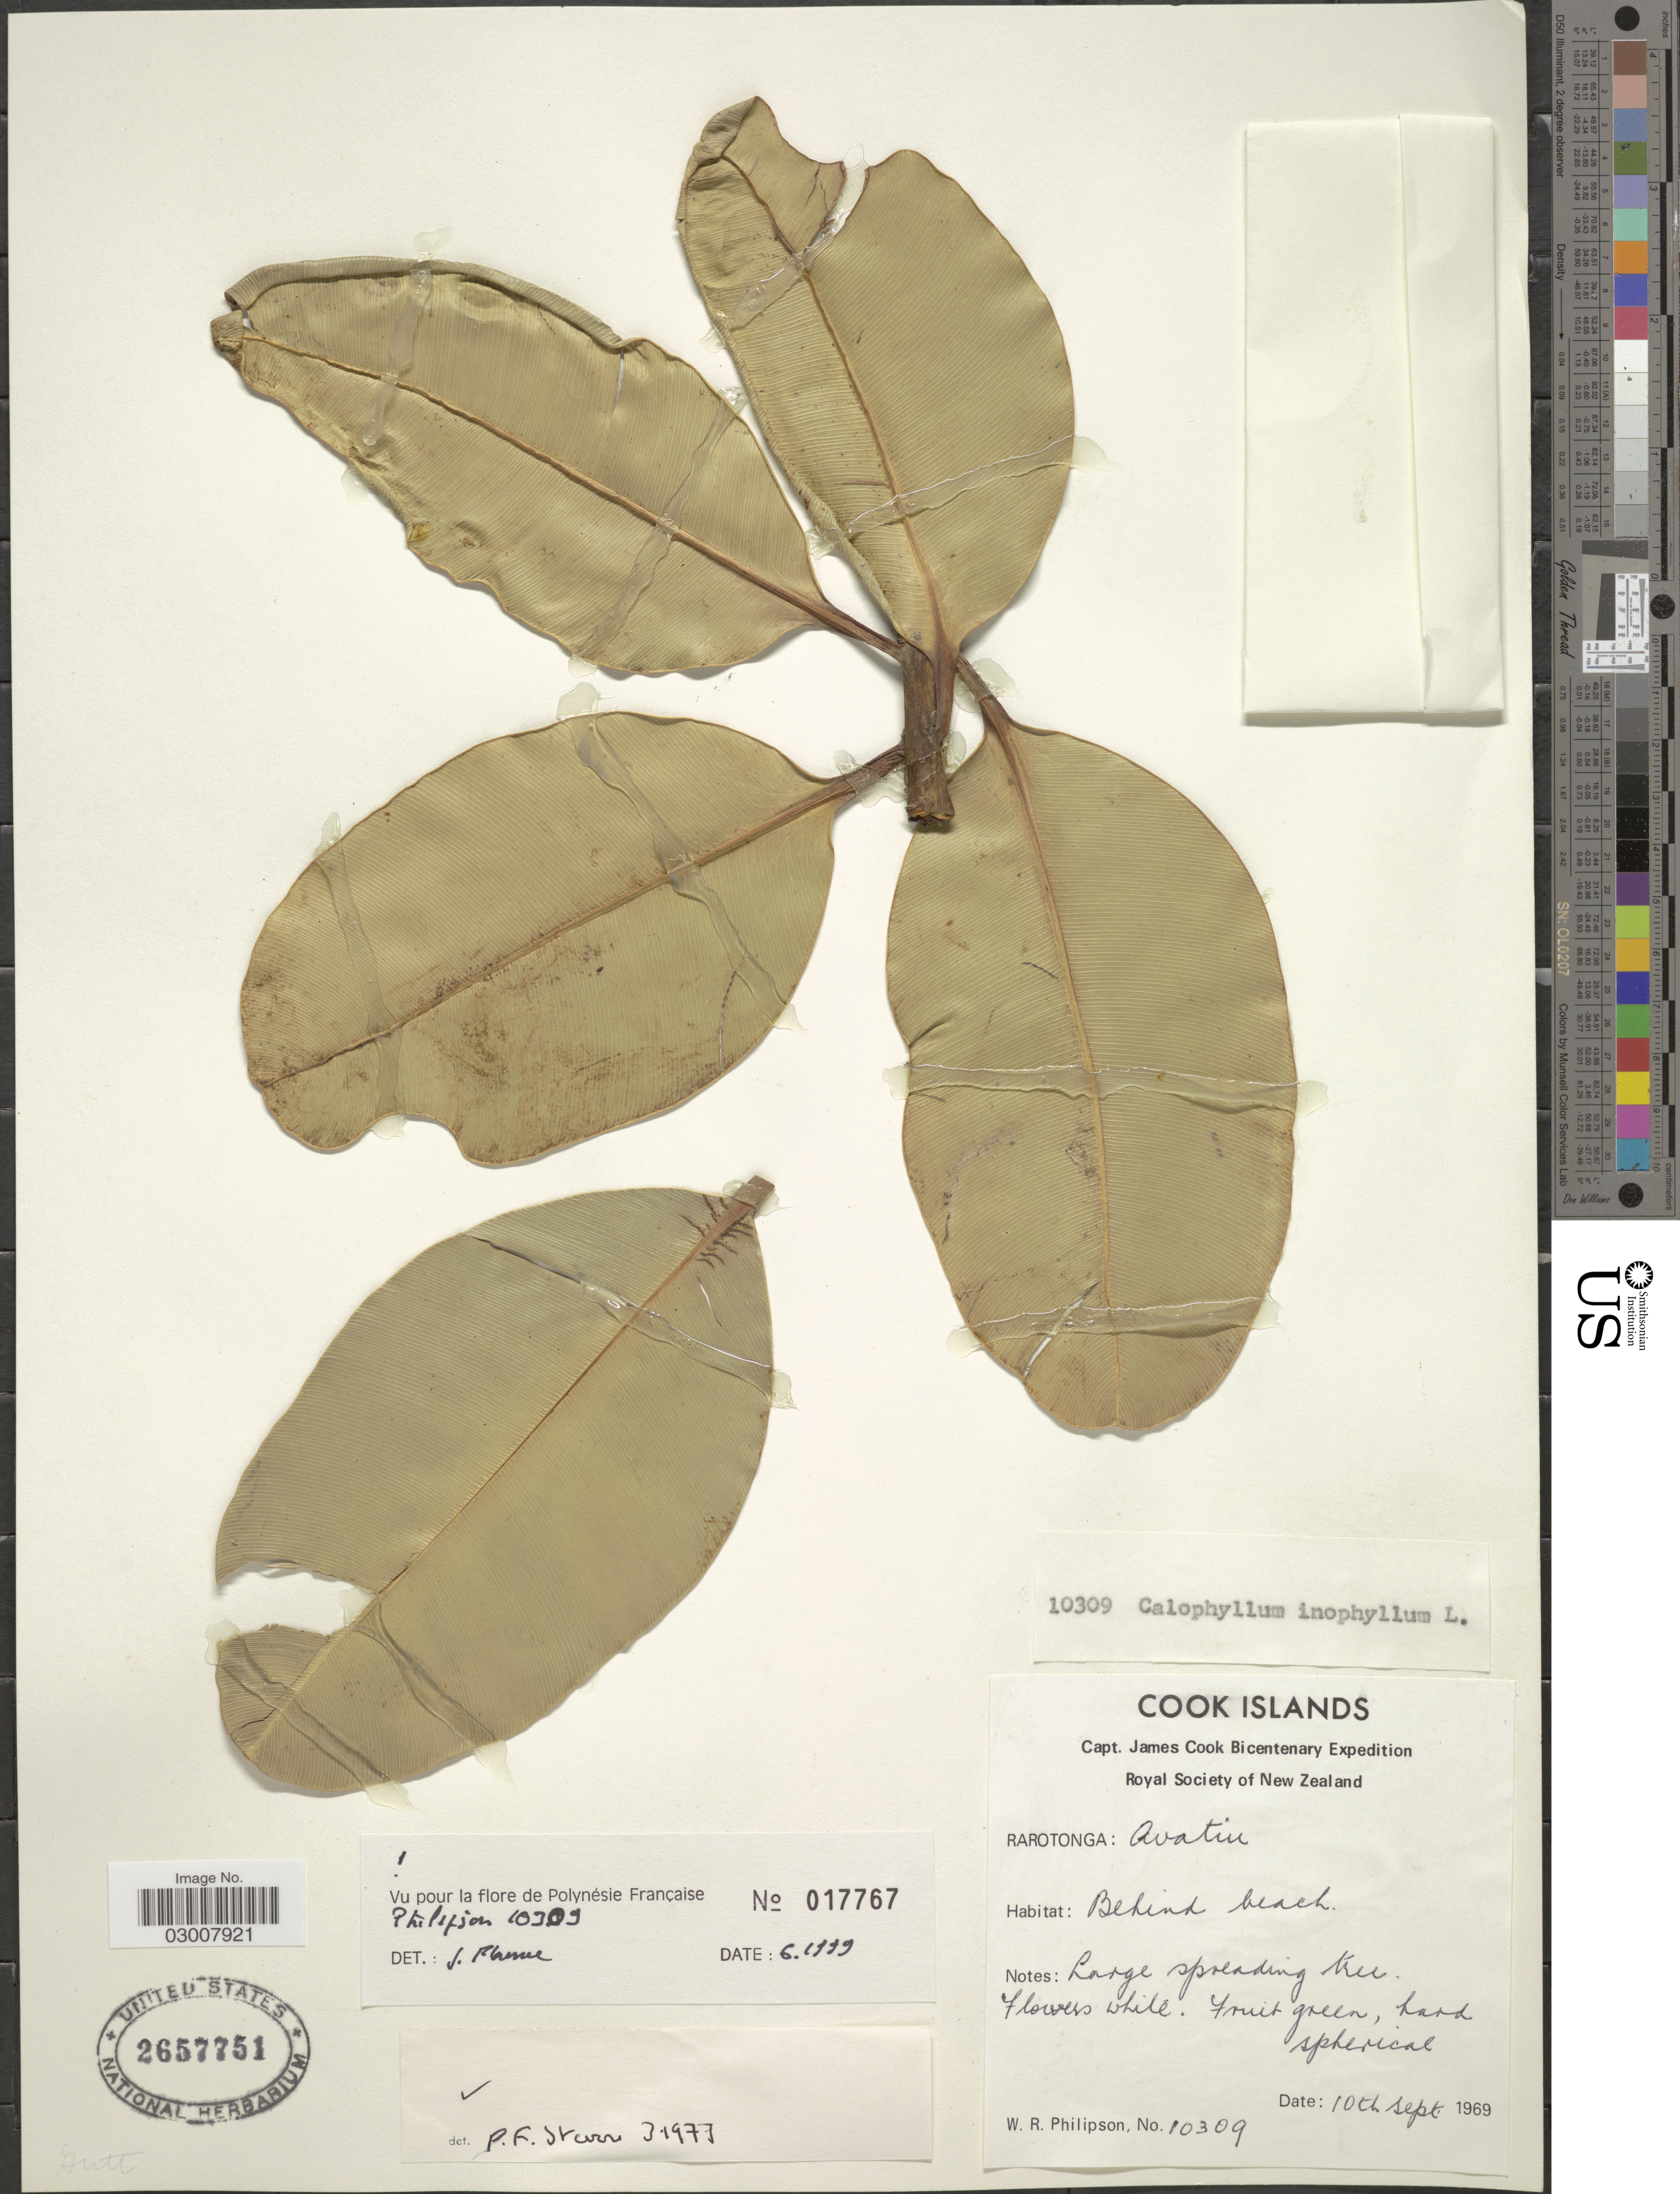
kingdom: Plantae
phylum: Tracheophyta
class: Magnoliopsida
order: Malpighiales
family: Calophyllaceae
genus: Calophyllum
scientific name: Calophyllum inophyllum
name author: L.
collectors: W. R. Philipson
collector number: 10309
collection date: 1969-09-10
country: Cook Islands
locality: Rarotonga: Avatiu.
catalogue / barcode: US 2657751